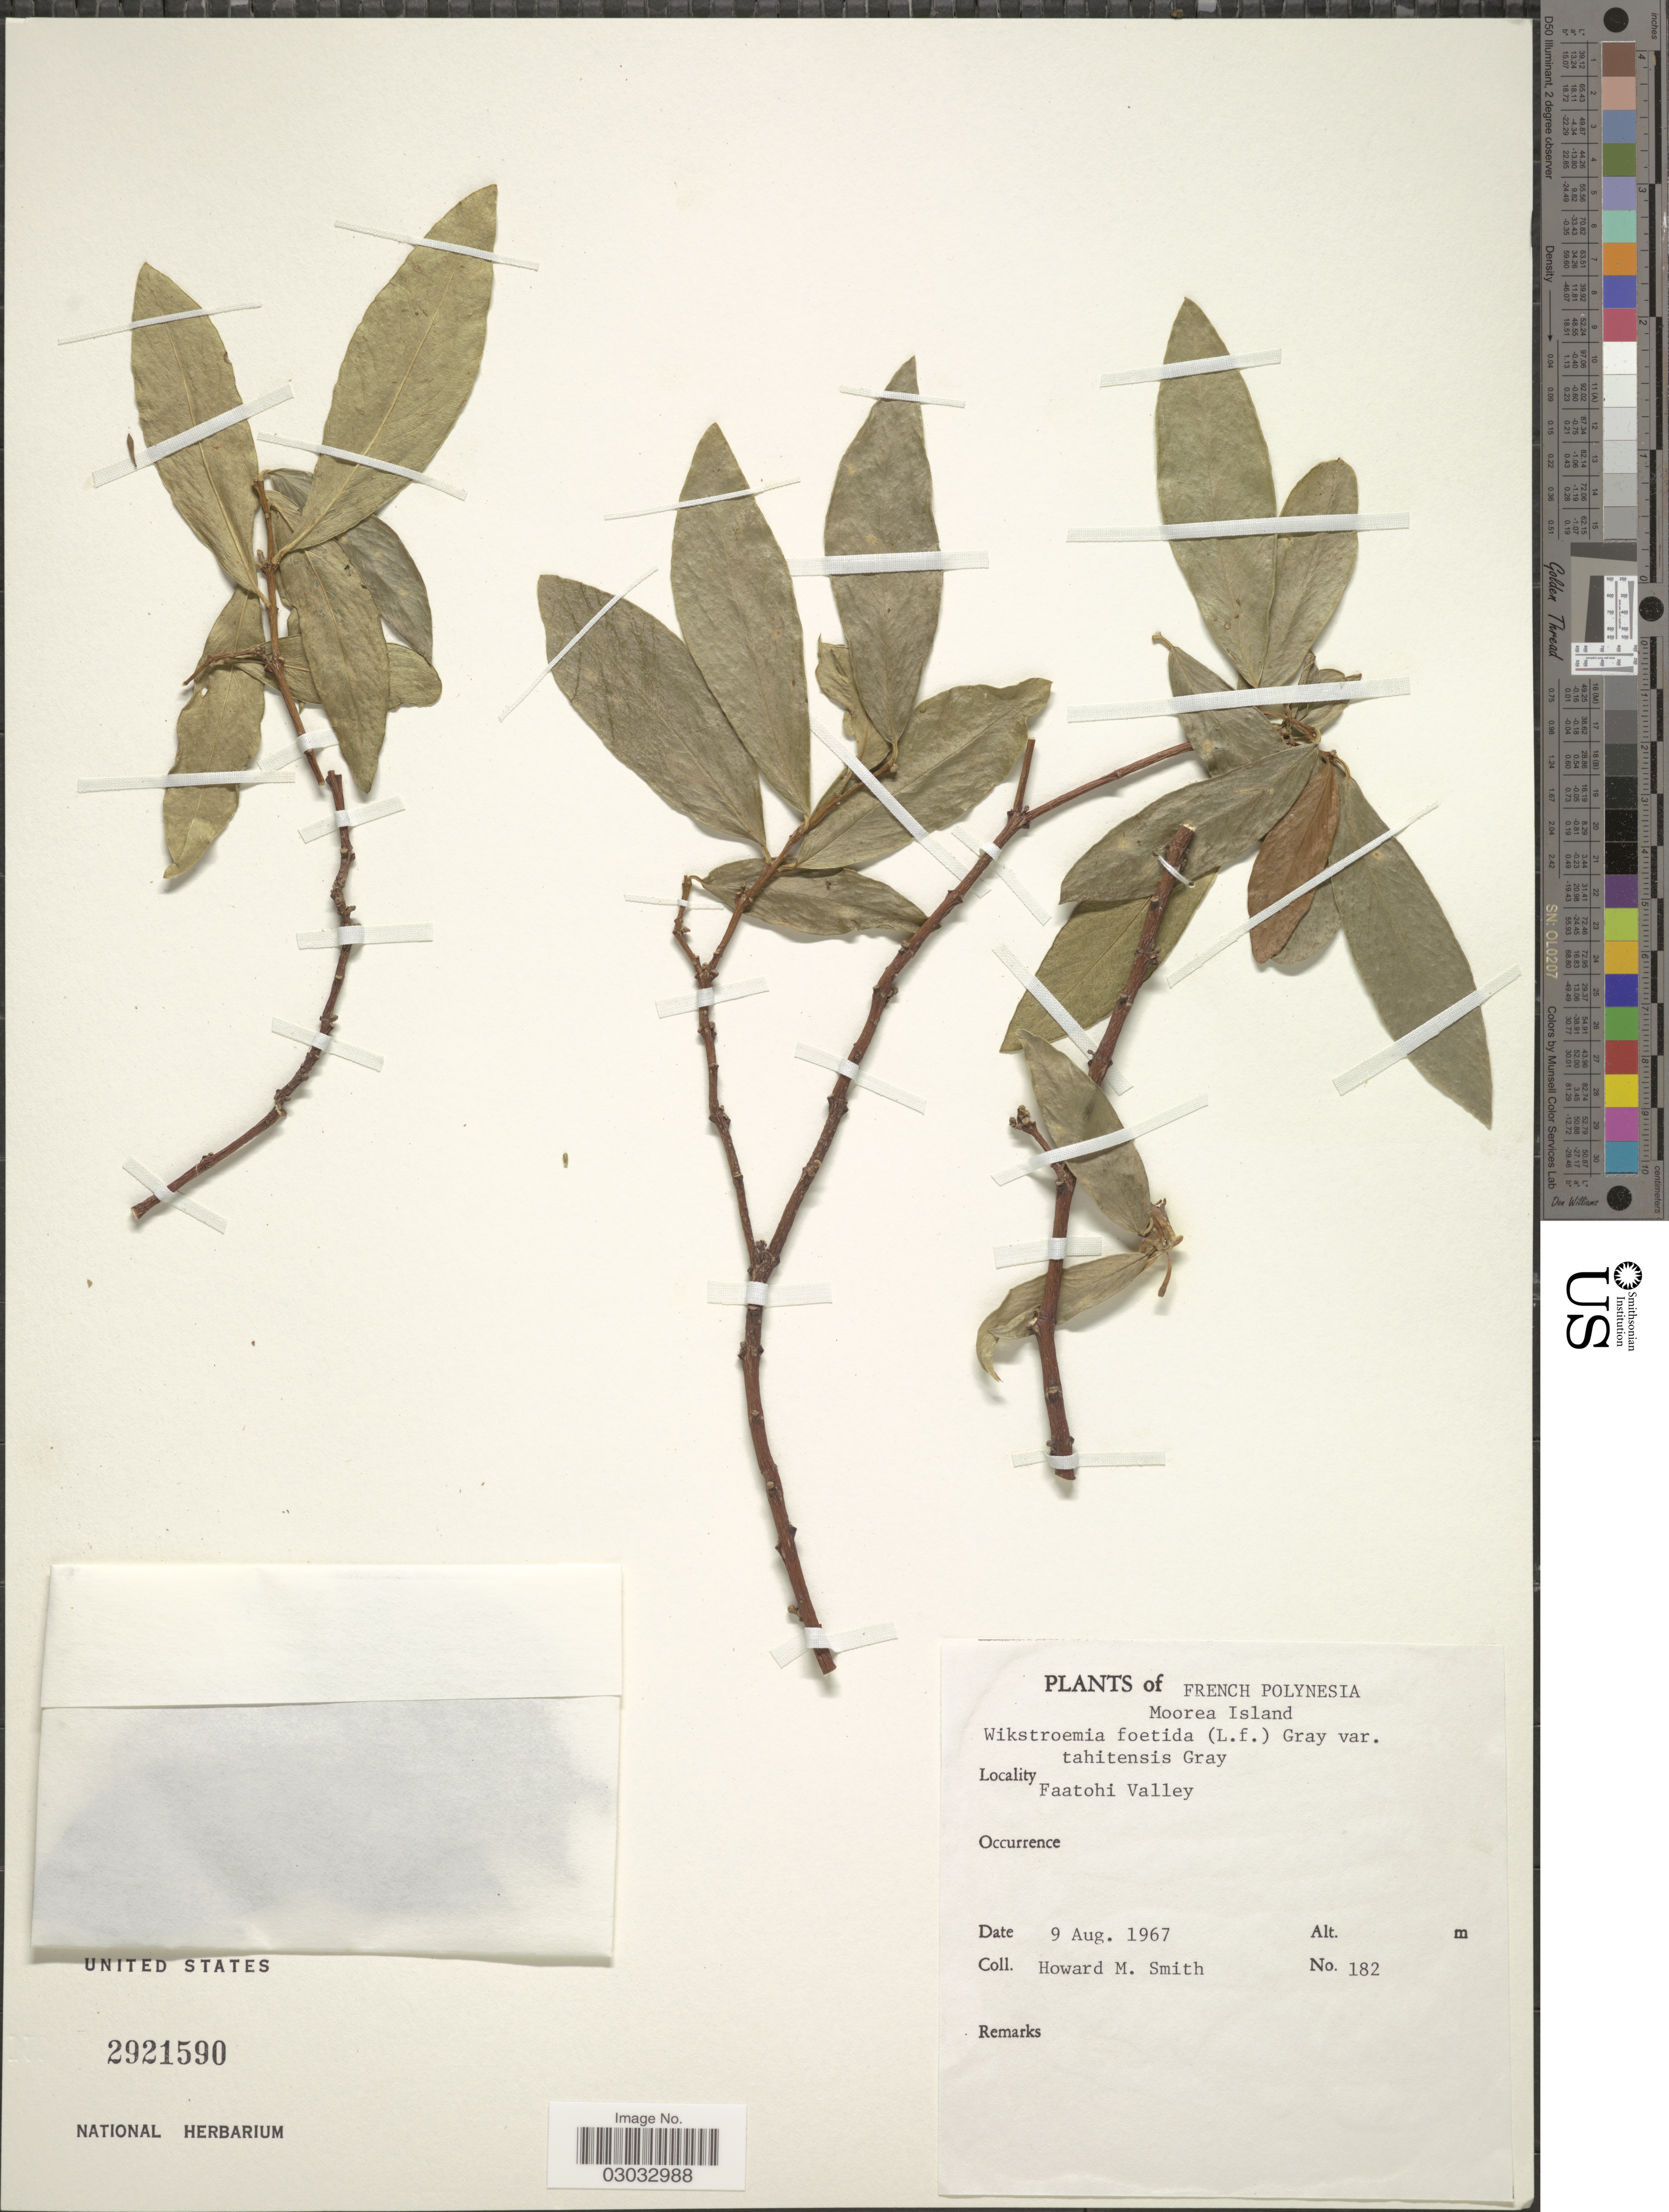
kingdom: Plantae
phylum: Tracheophyta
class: Magnoliopsida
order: Malvales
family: Thymelaeaceae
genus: Wikstroemia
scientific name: Wikstroemia coriacea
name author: Seem.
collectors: H. M. Smith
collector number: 182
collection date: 1967-08-09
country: French Polynesia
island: Moorea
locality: Moorea Island, Faatohi Valley.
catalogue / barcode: US 2921590